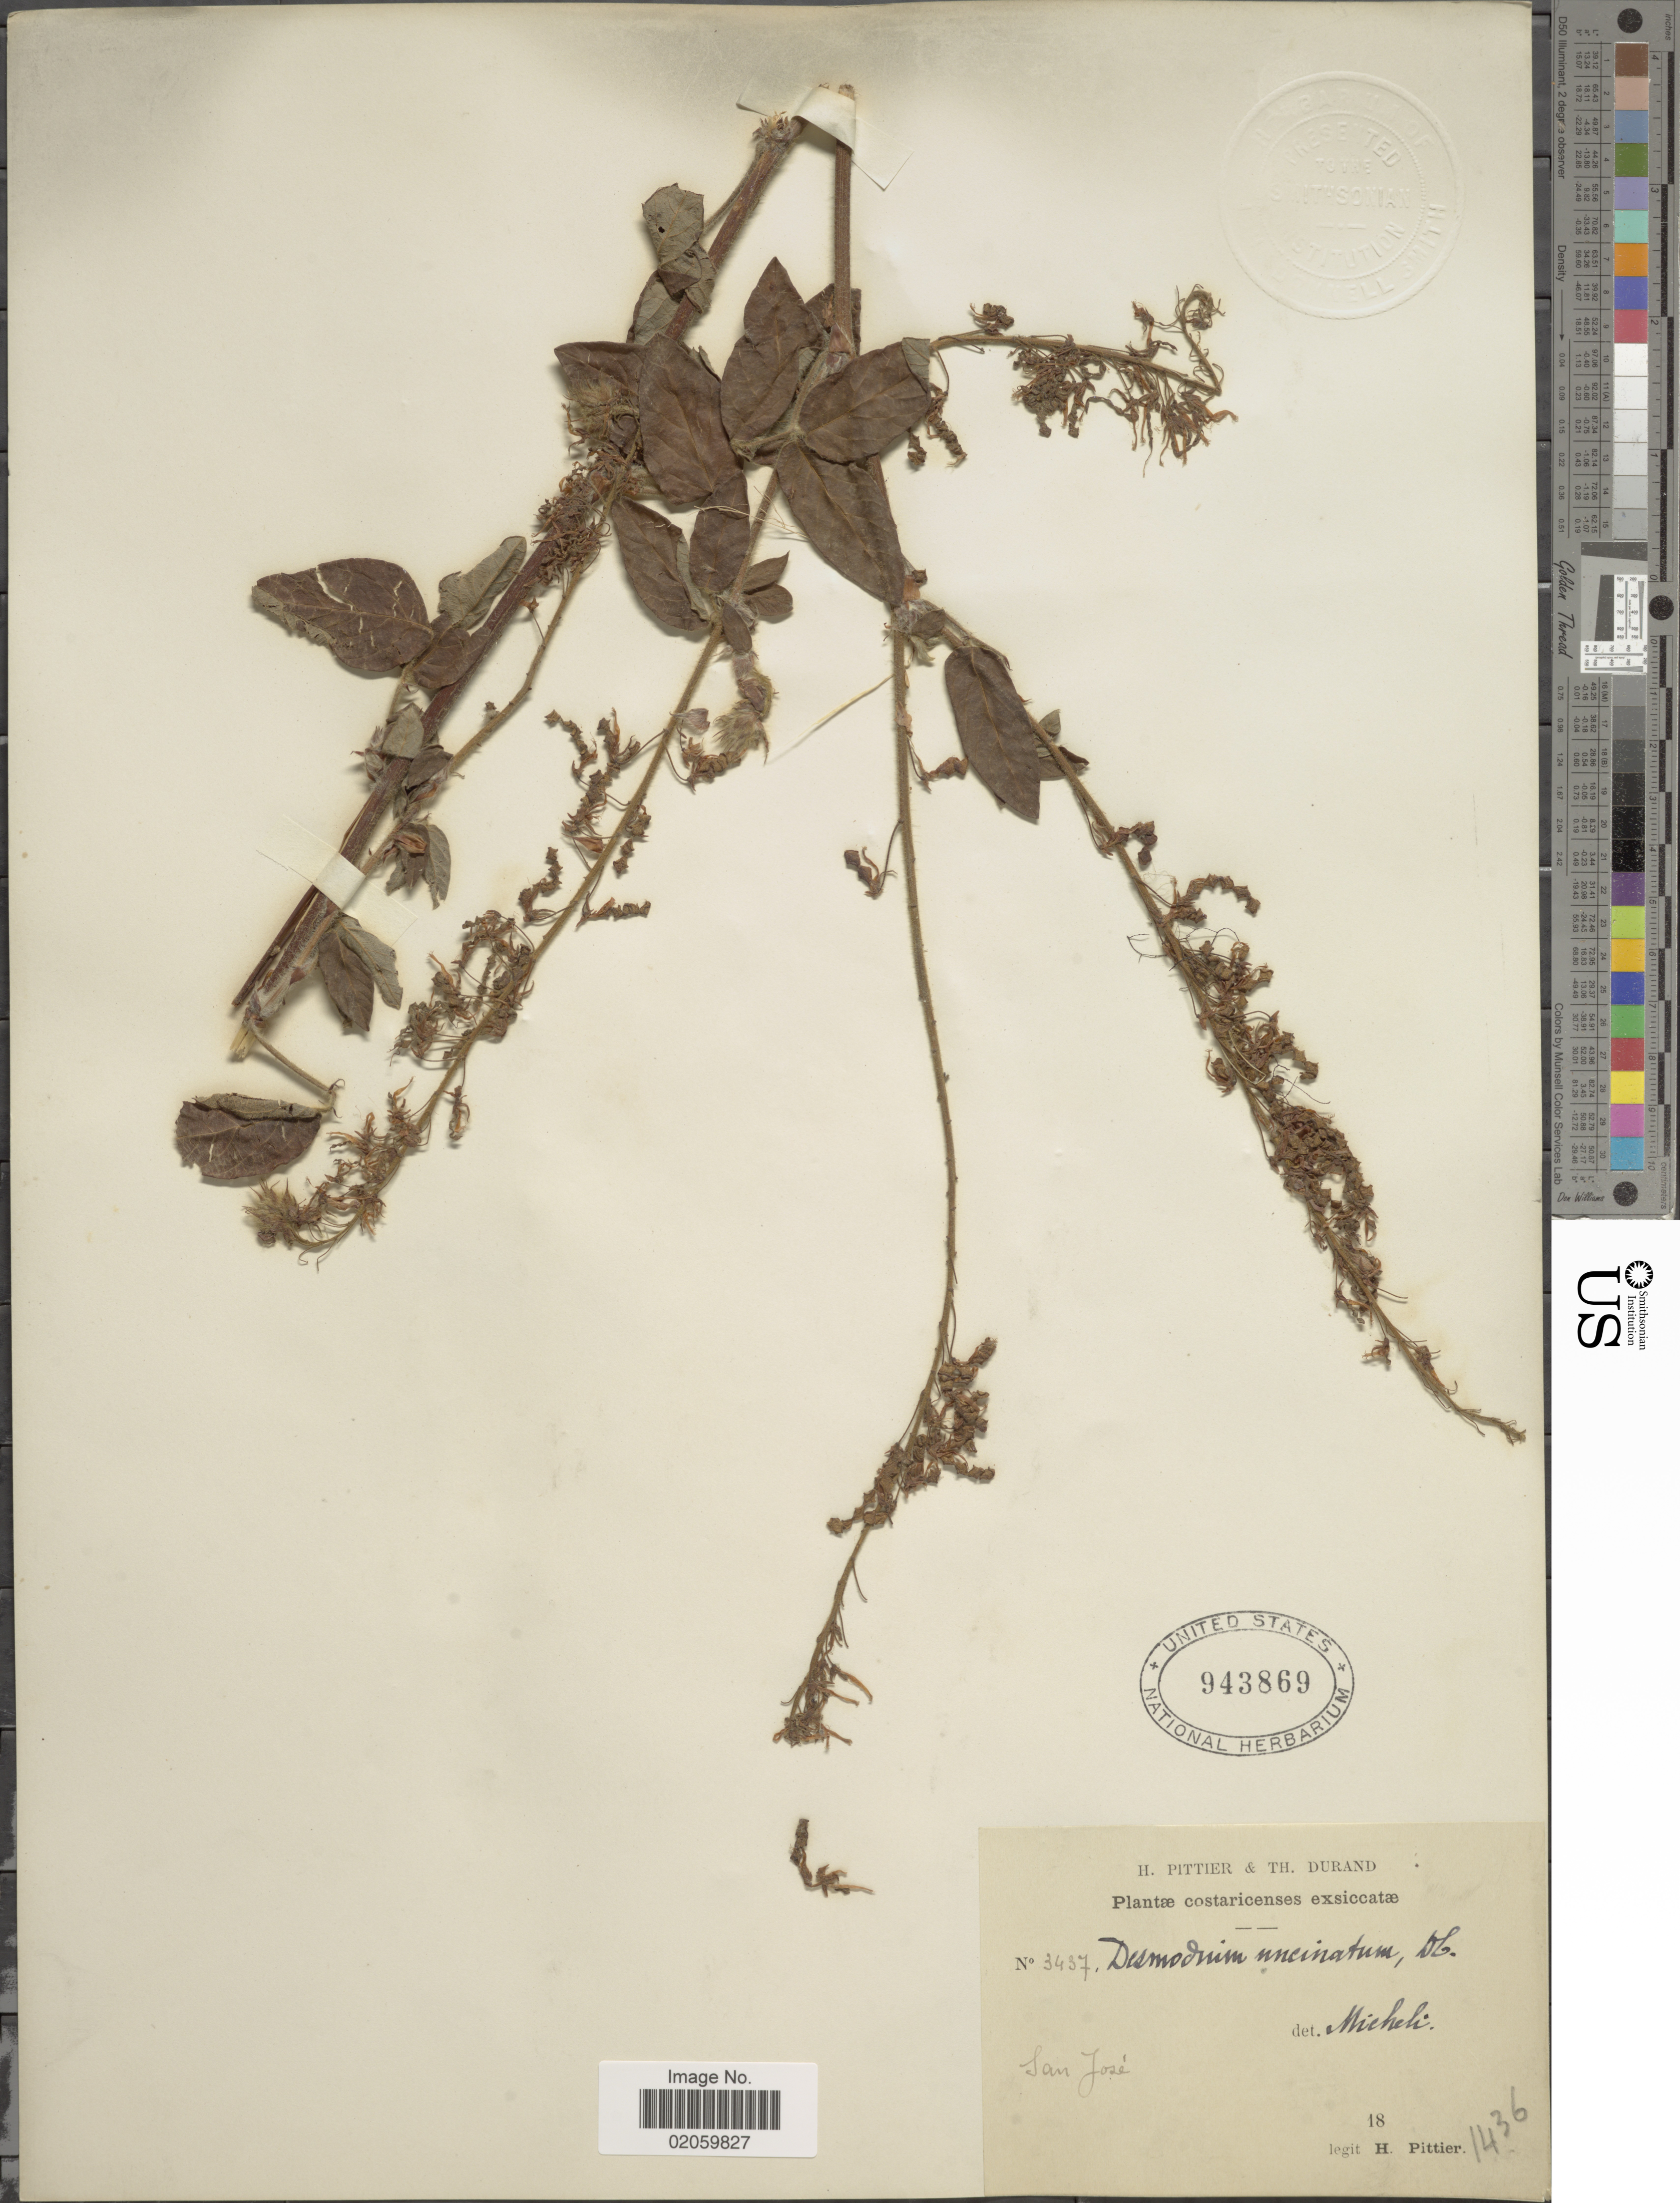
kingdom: Plantae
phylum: Tracheophyta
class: Magnoliopsida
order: Fabales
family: Fabaceae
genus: Desmodium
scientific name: Desmodium maxonii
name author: (Standl.) Standl.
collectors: H. F. Pittier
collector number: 3437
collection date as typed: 18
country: Costa Rica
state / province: San José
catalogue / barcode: US 943869